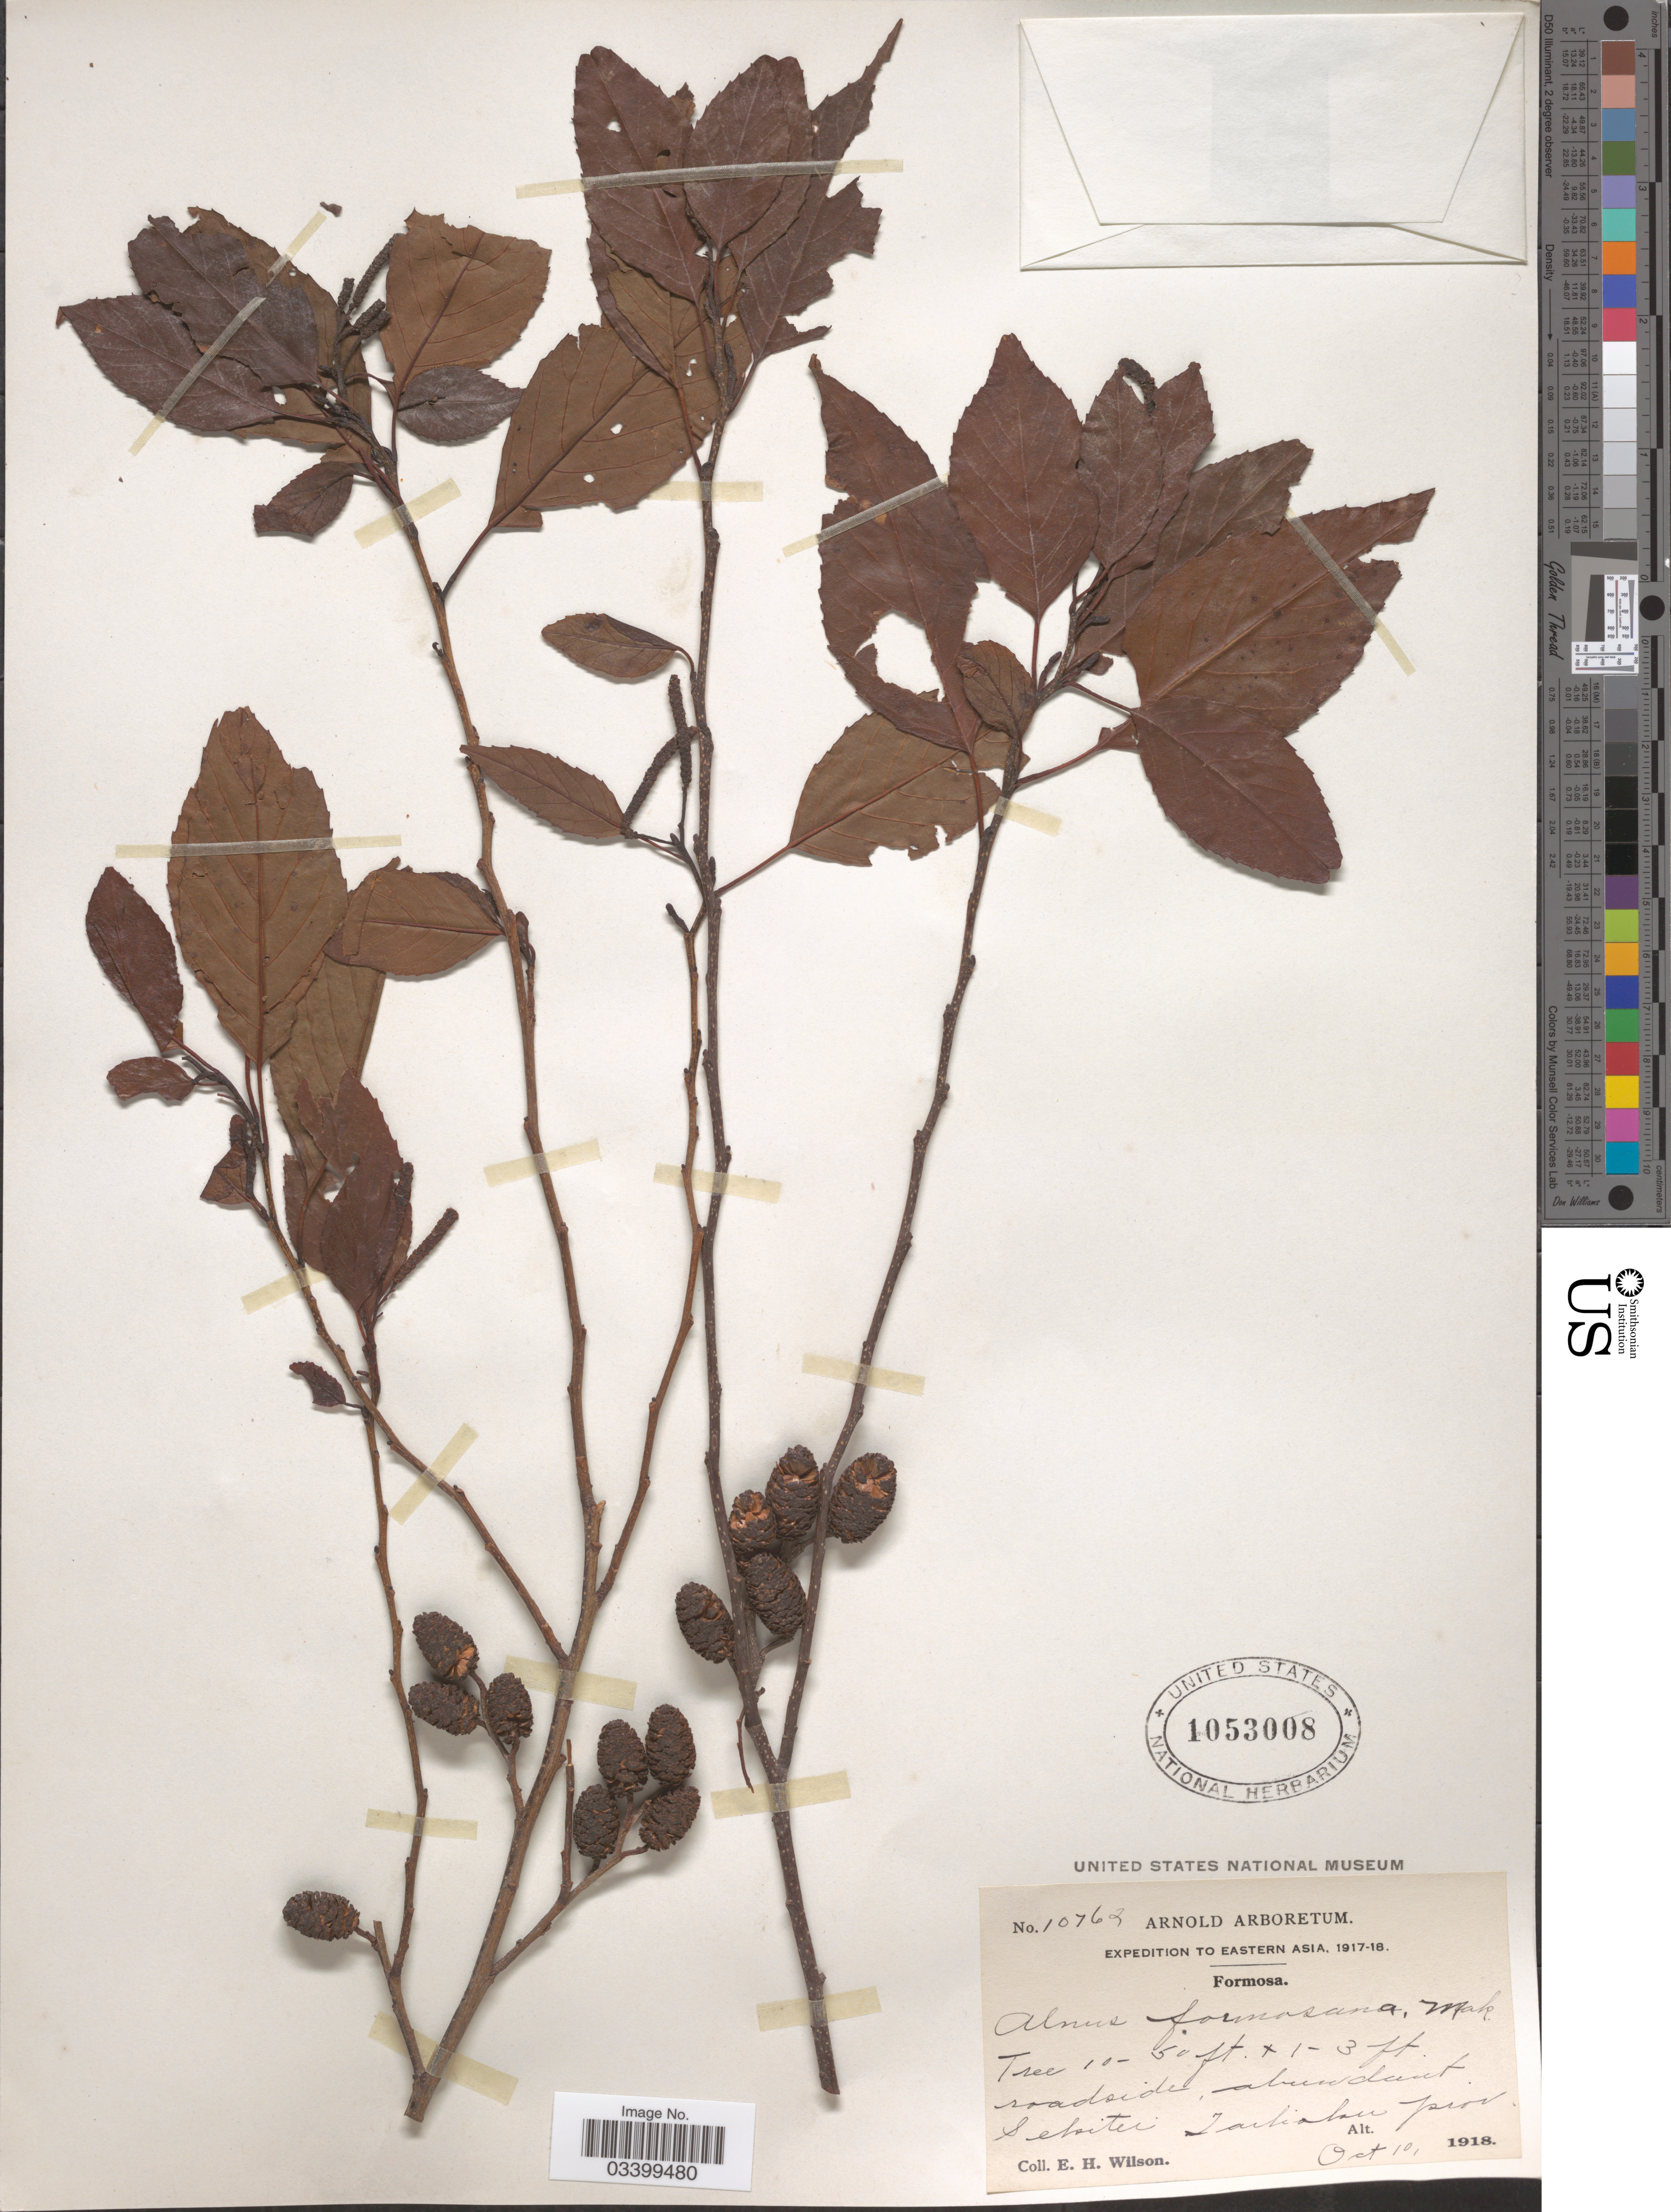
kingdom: Plantae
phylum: Tracheophyta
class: Magnoliopsida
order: Fagales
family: Betulaceae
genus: Alnus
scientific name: Alnus japonica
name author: (Thunb.) Steud.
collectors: E. Wilson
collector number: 10762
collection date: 1918-10-10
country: Taiwan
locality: Eastern Asia. Formosa. Roadside, abundant Sekitei. Taihoku prov.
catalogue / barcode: US 1053008